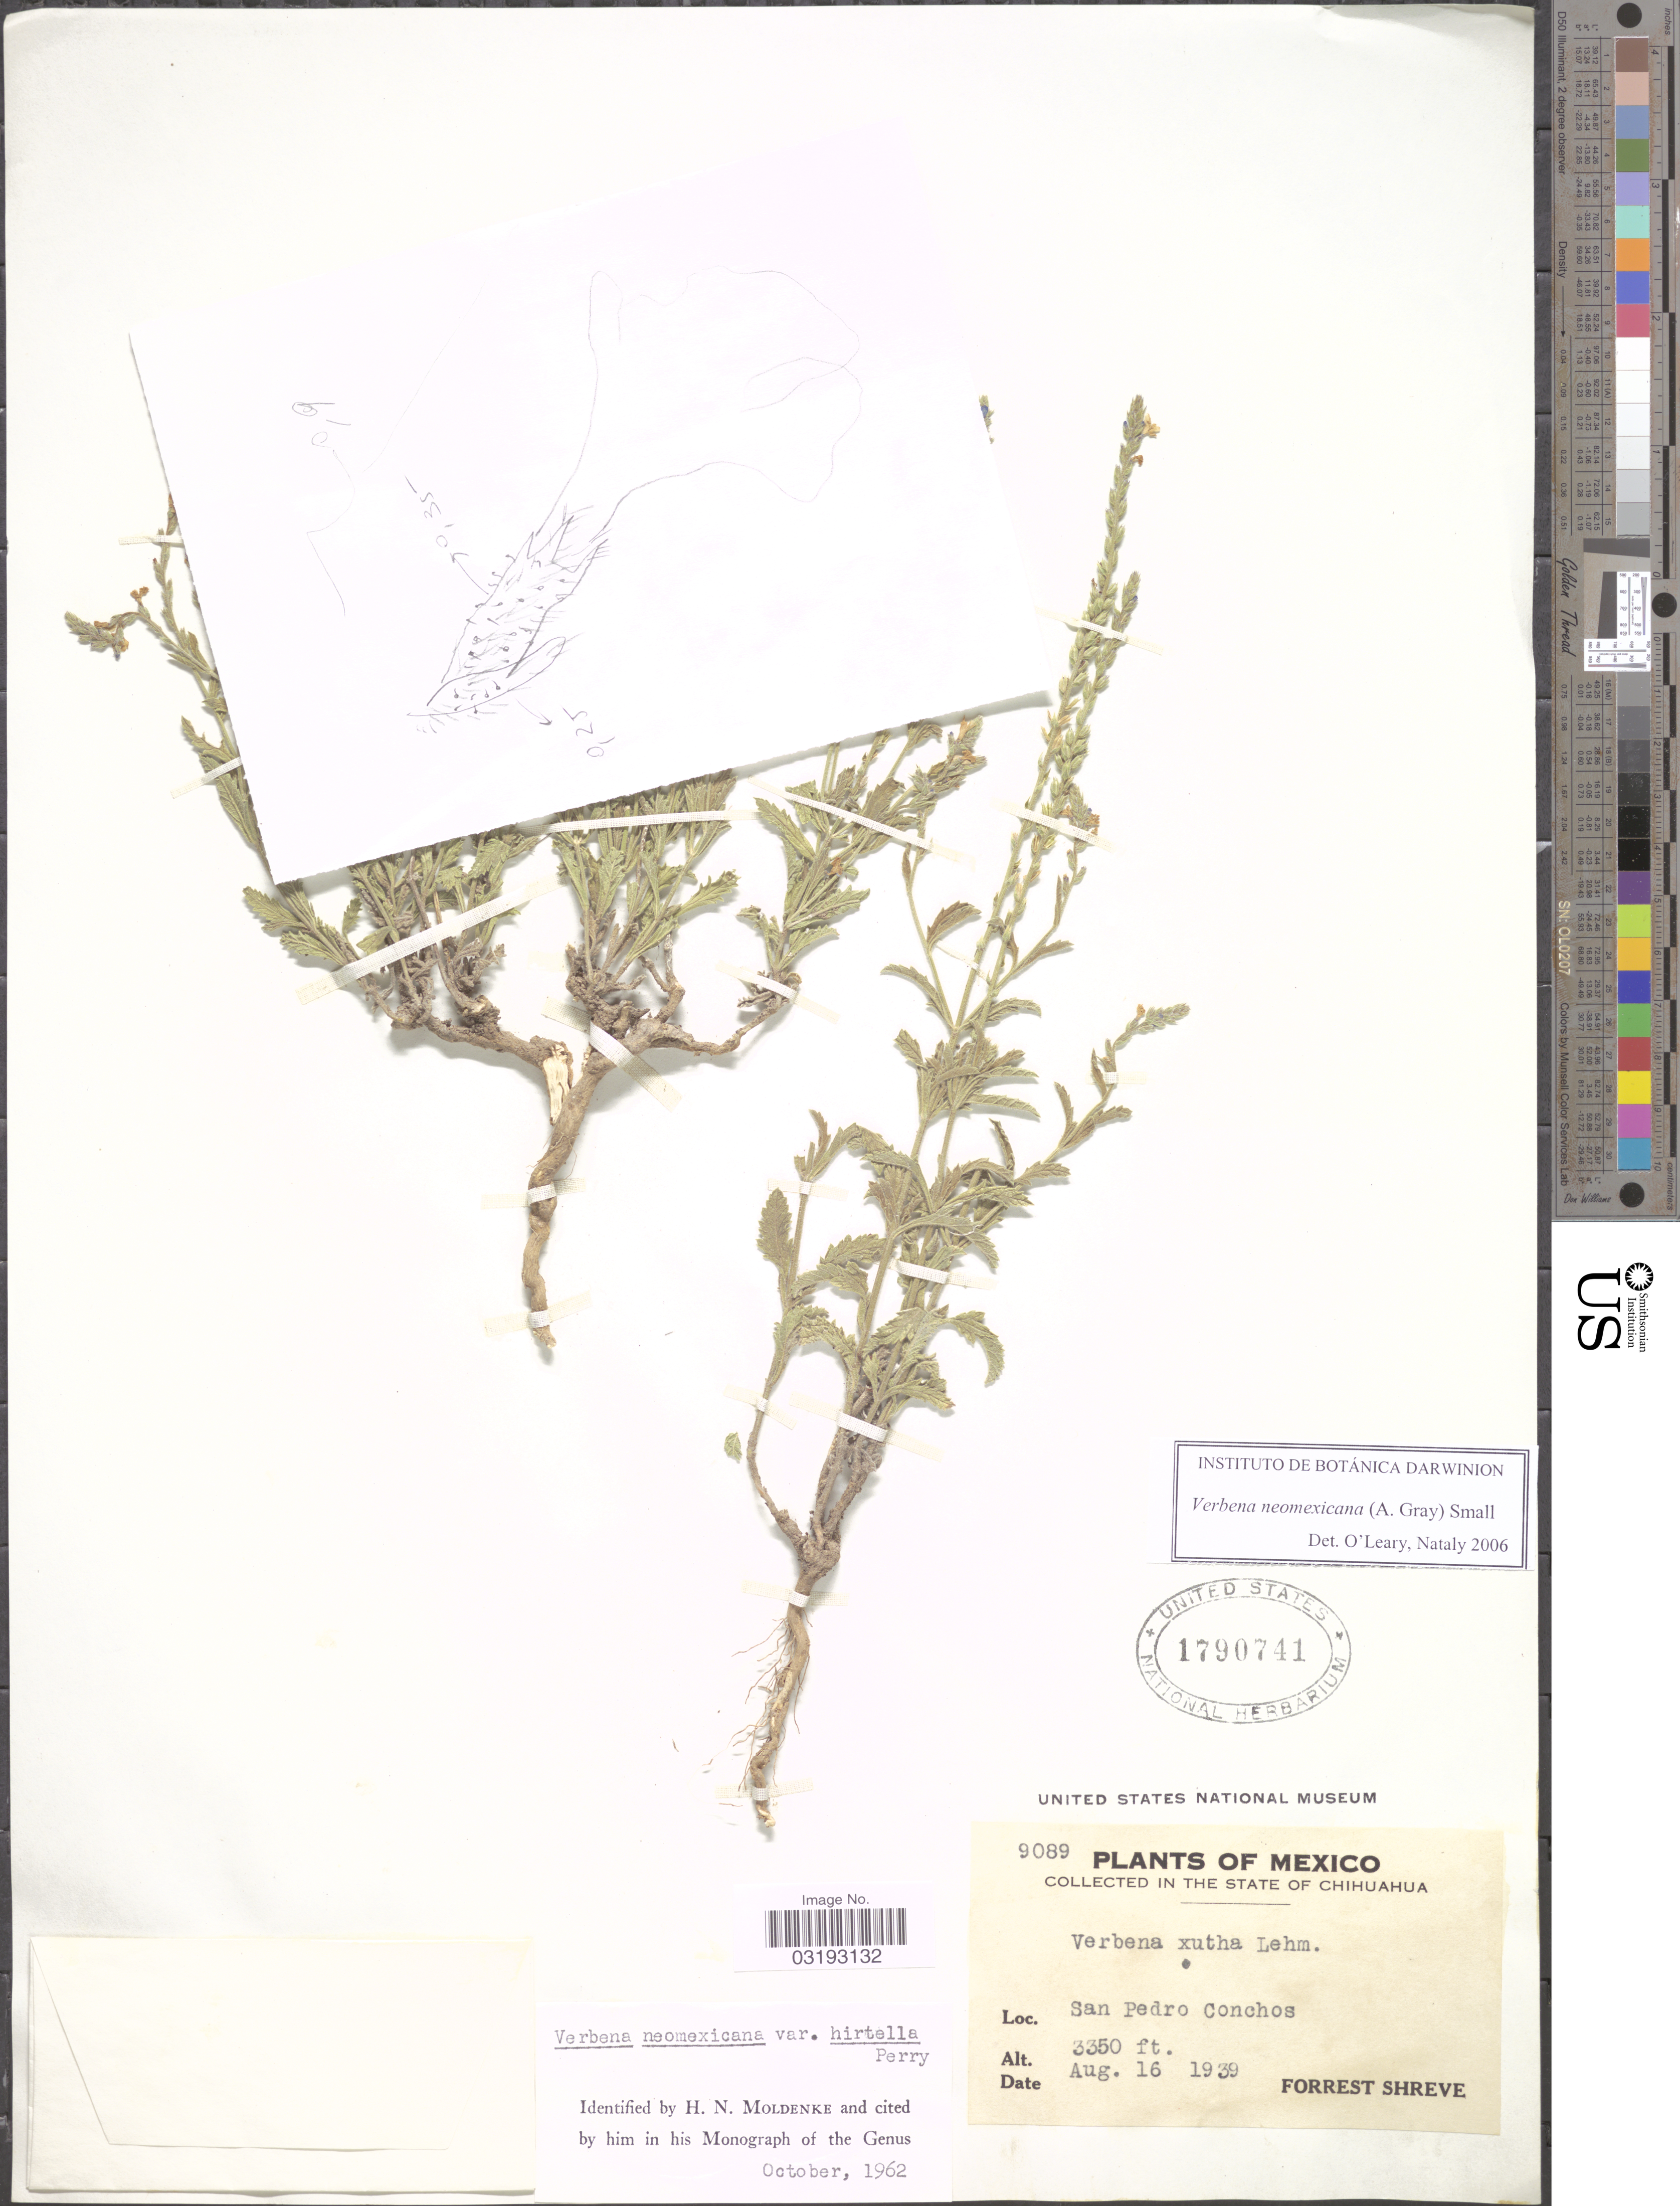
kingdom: Plantae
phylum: Tracheophyta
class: Magnoliopsida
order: Lamiales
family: Verbenaceae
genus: Verbena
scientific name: Verbena neomexicana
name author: (A. Gray) Small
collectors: F. Shreve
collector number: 9089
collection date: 1939-08-16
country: Mexico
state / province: Chihuahua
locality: San Pedro Conchos.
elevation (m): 1021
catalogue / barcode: US 1790741